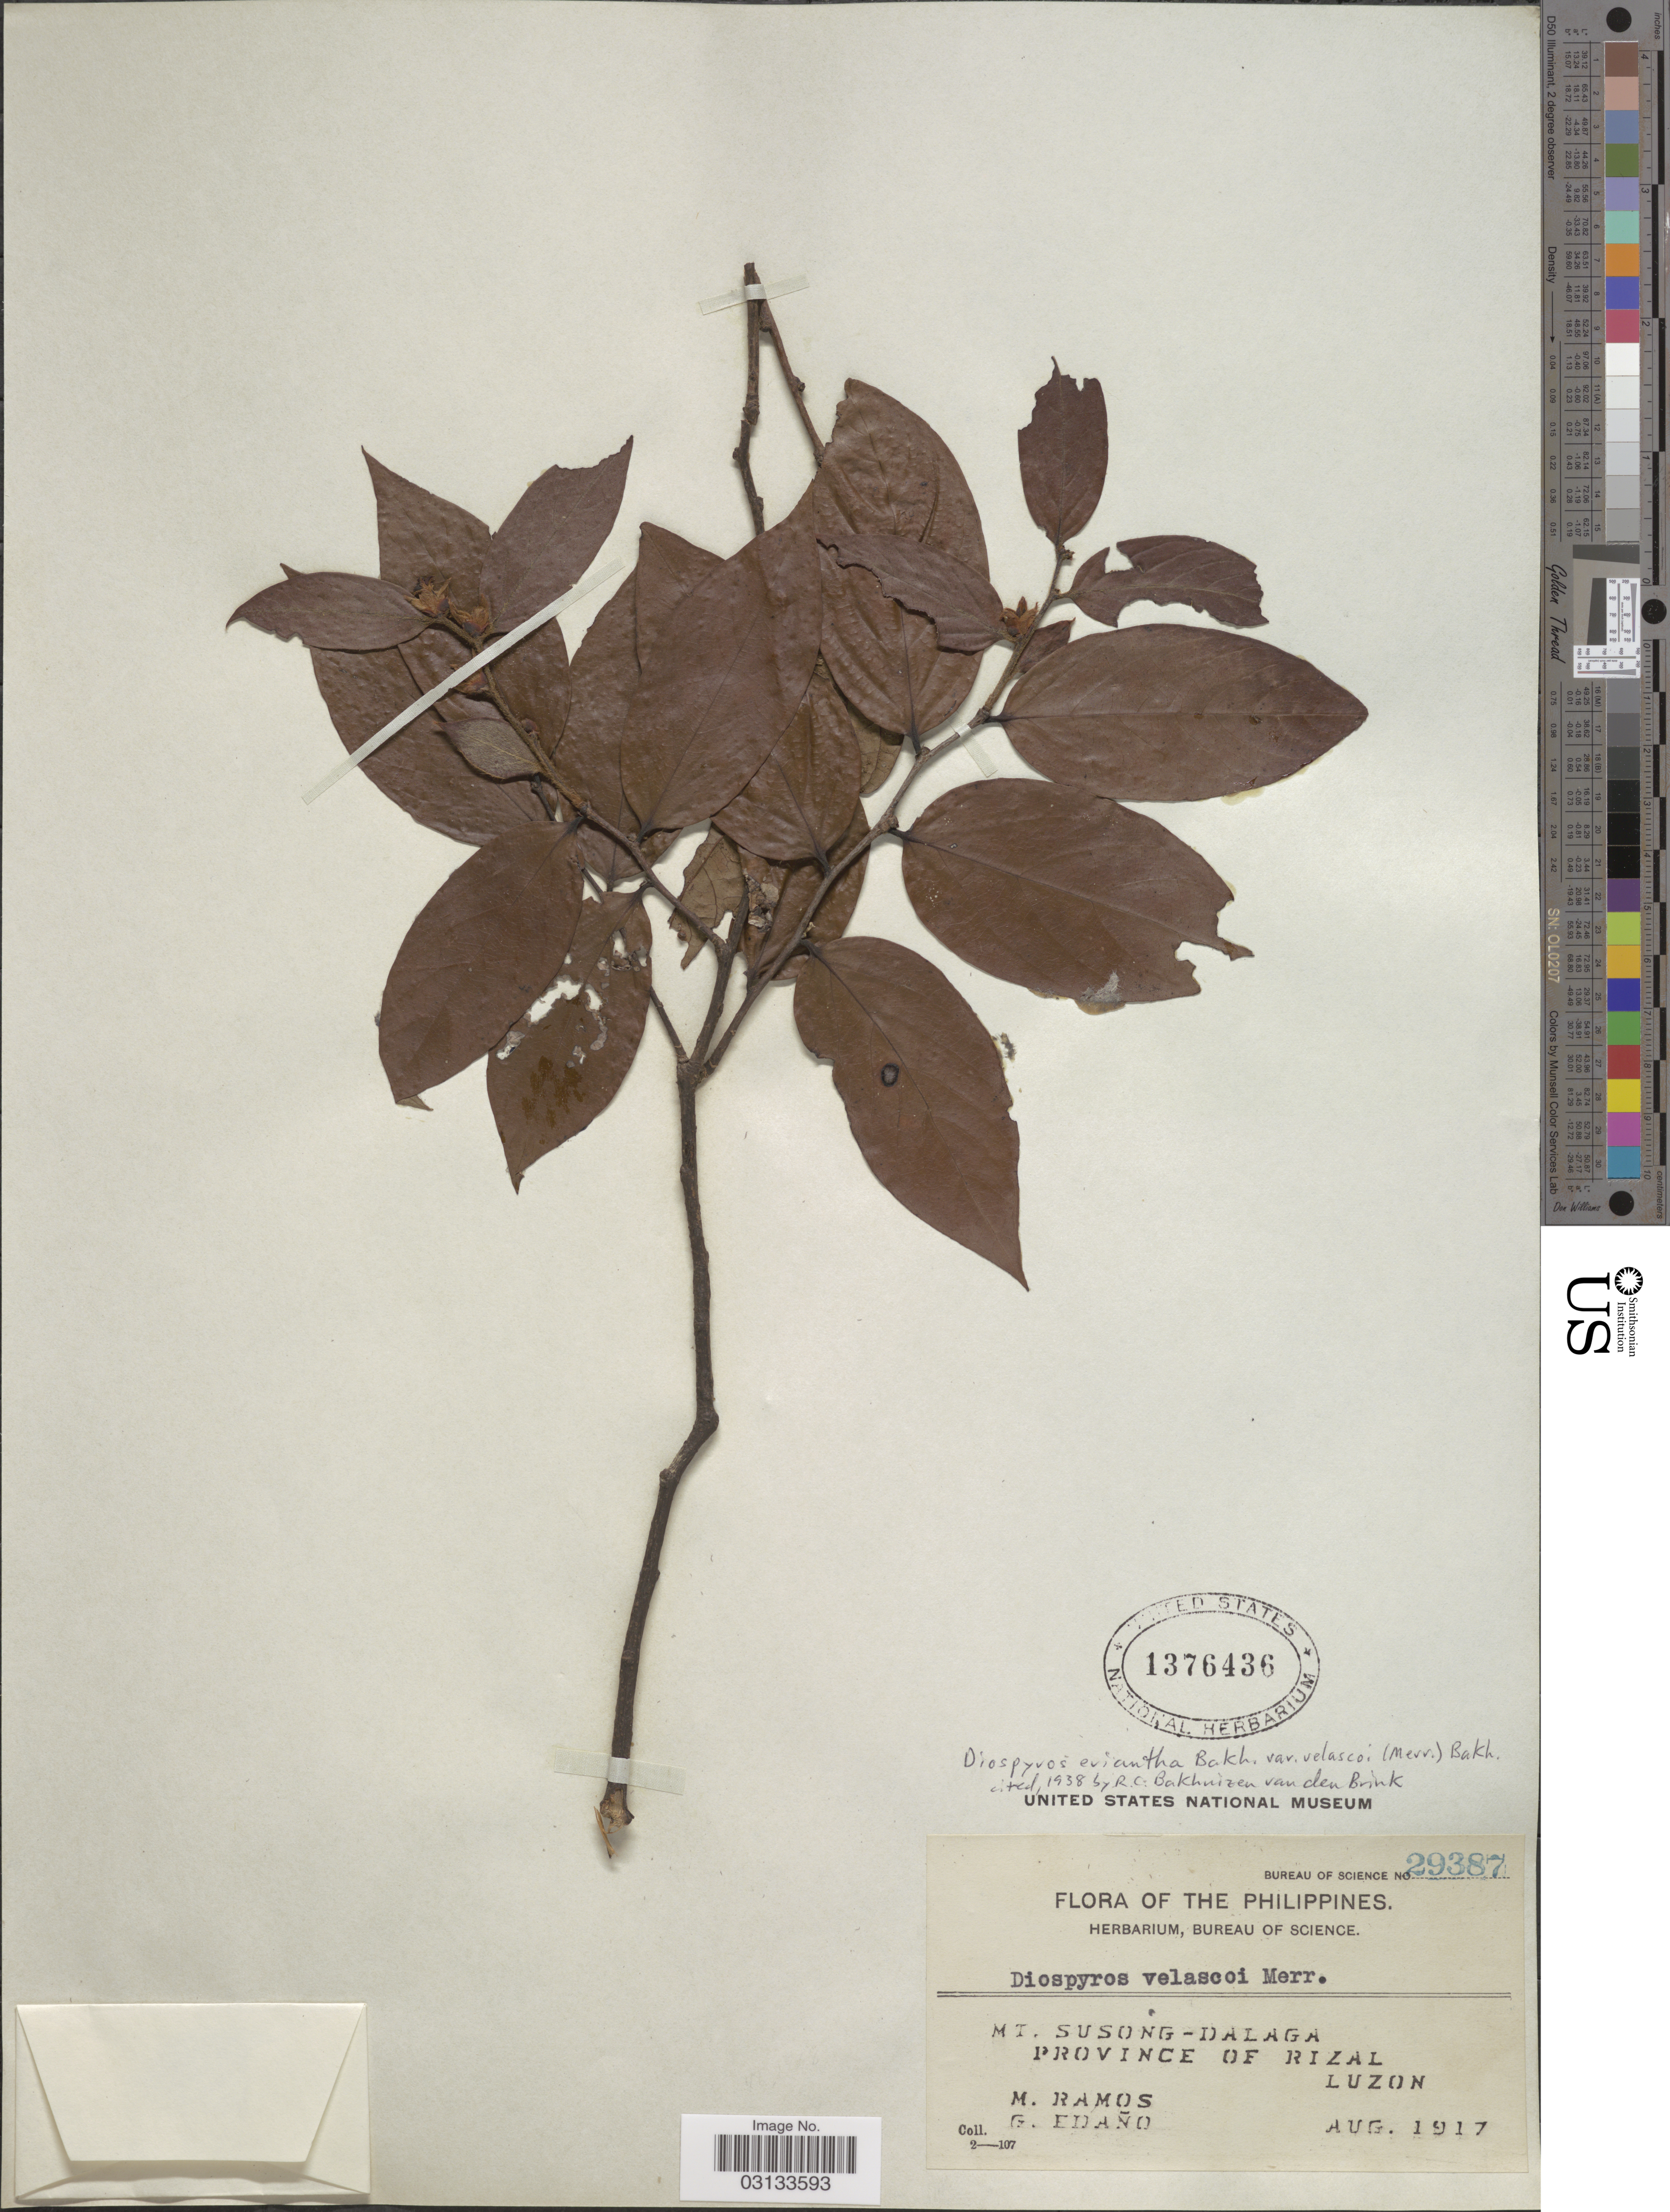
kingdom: Plantae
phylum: Tracheophyta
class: Magnoliopsida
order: Ericales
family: Ebenaceae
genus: Diospyros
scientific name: Diospyros eriantha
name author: Champ. ex Benth.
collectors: M. Ramos & G. Edaño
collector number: Bureau of Science 29387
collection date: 1917-08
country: Philippines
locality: Mt. Susong-Dalaga, Province of Rizal, Luzon.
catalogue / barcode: US 1376436